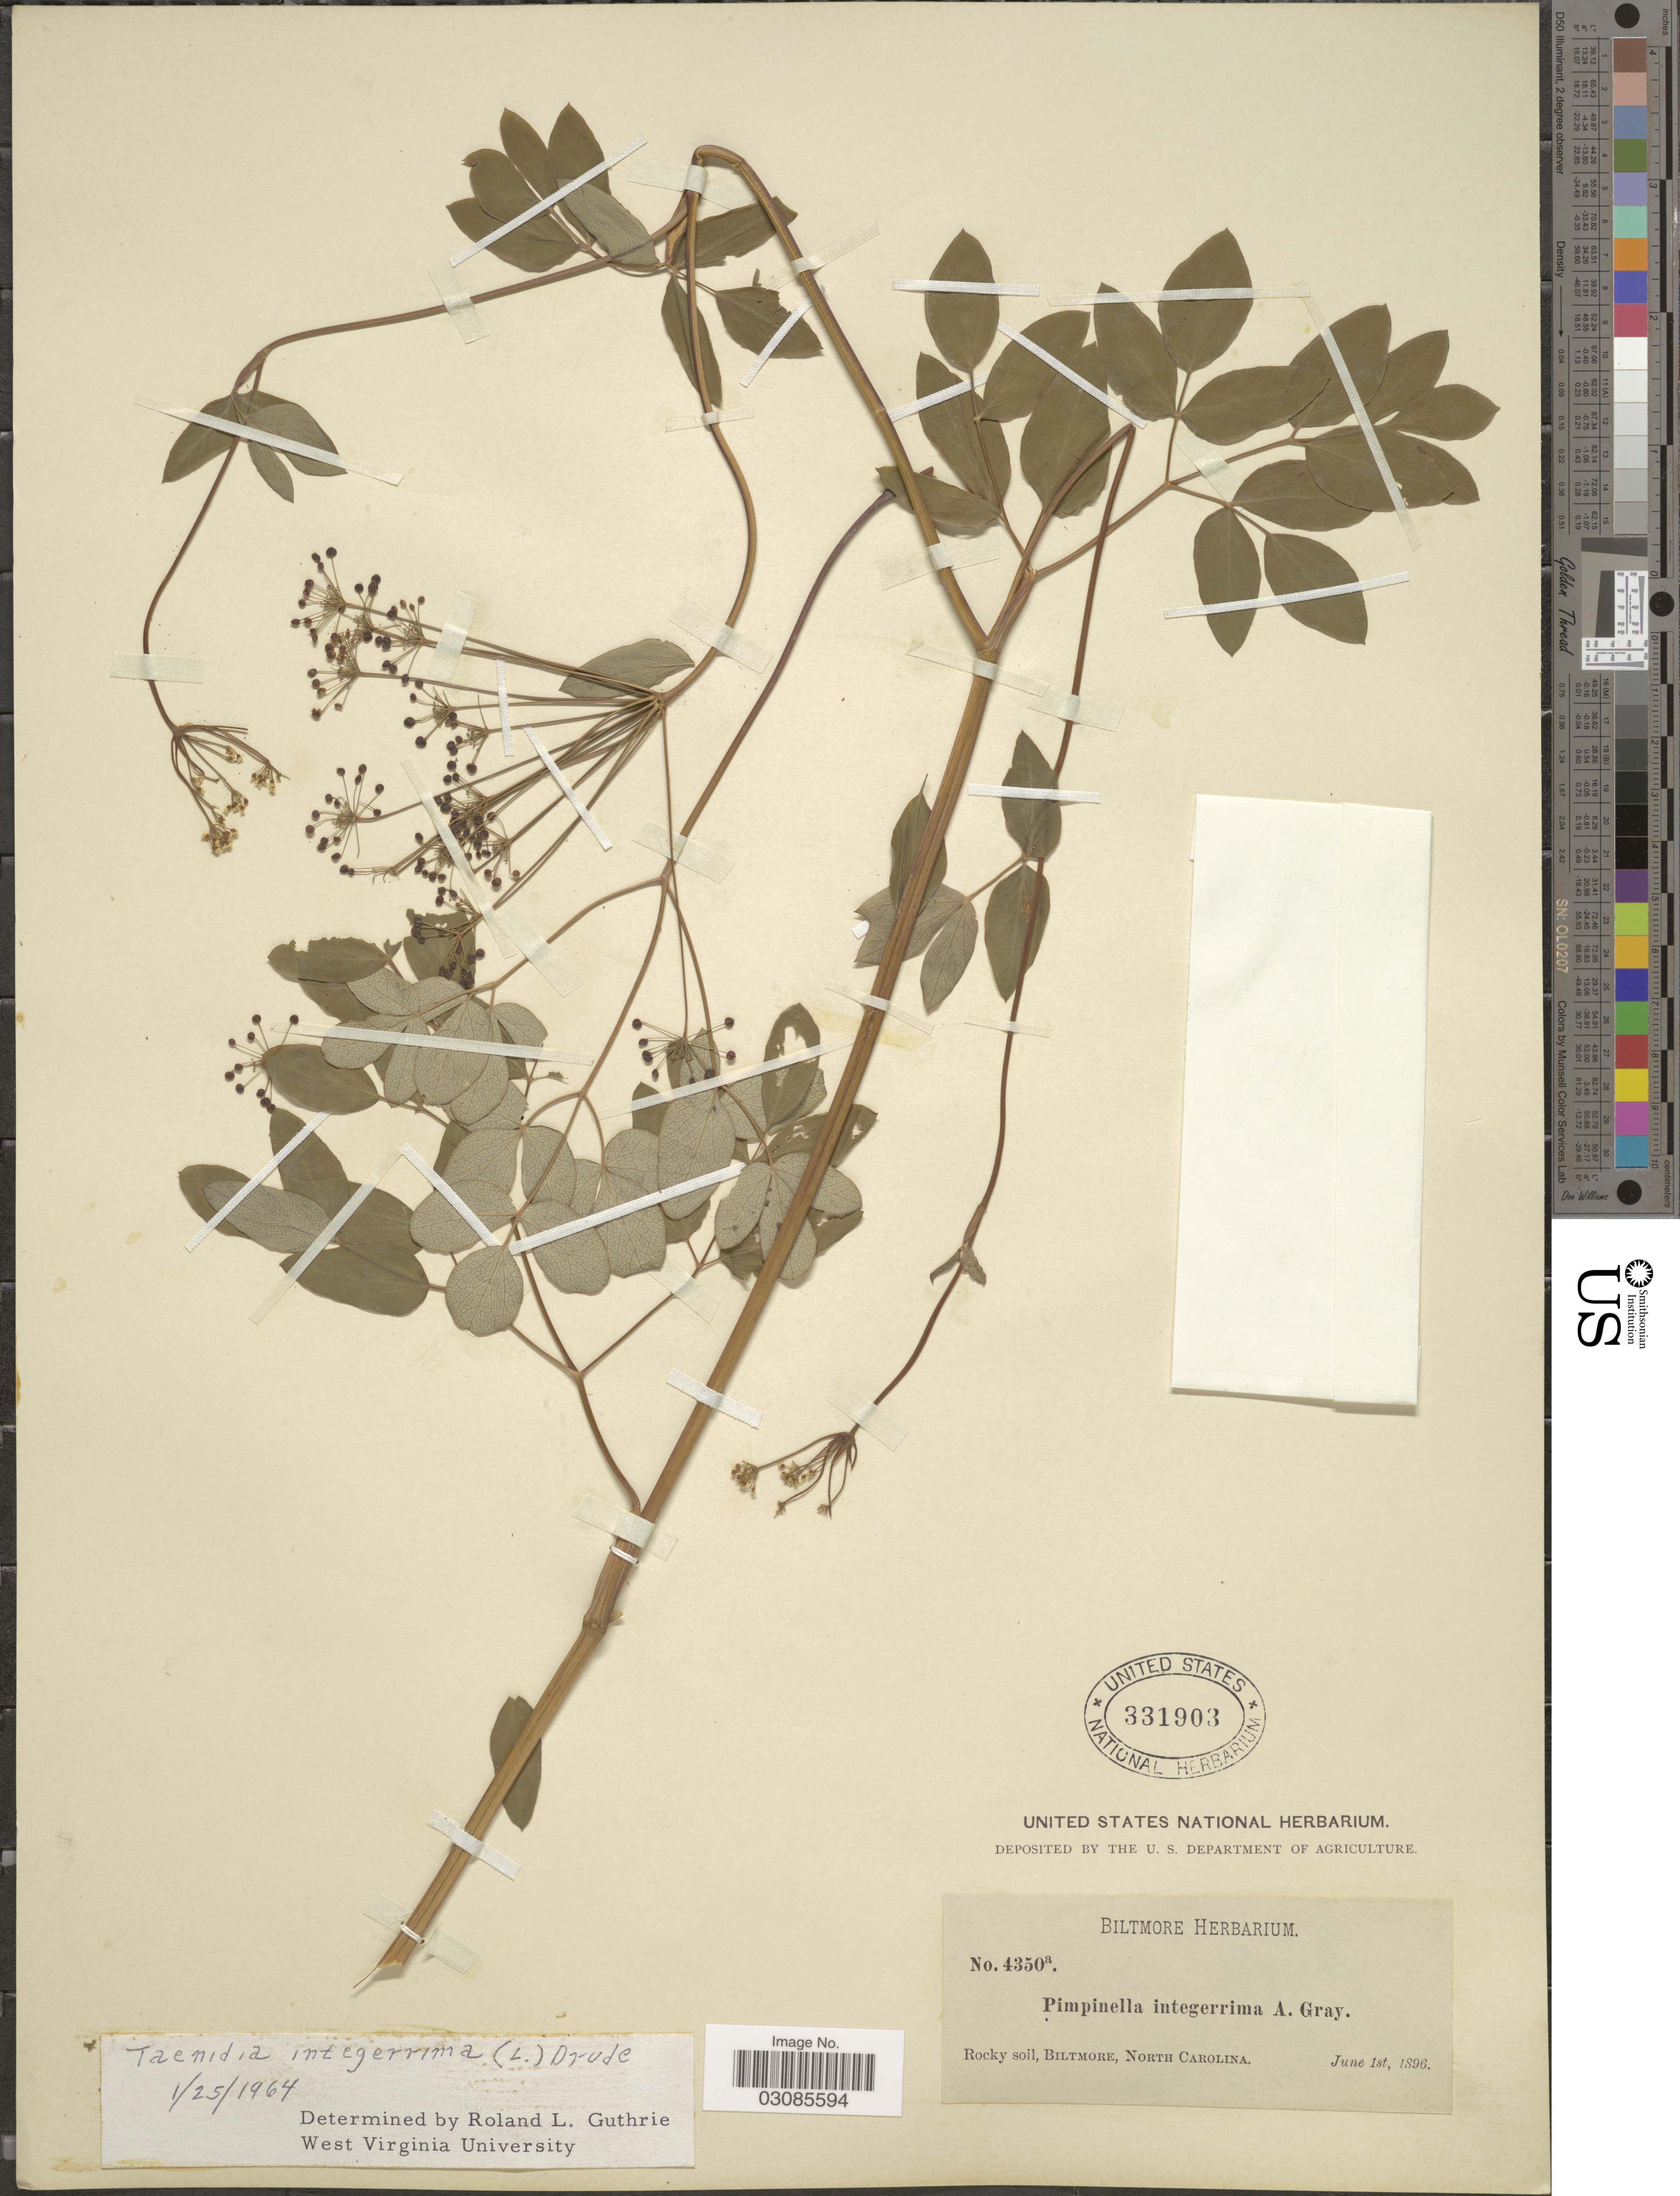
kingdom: Plantae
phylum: Tracheophyta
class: Magnoliopsida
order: Apiales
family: Apiaceae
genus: Taenidia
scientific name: Taenidia integerrima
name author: (L.) Drude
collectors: ex herb. Biltmore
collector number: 4350a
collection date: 1896-06-01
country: United States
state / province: North Carolina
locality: Biltmore.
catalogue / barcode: US 331903